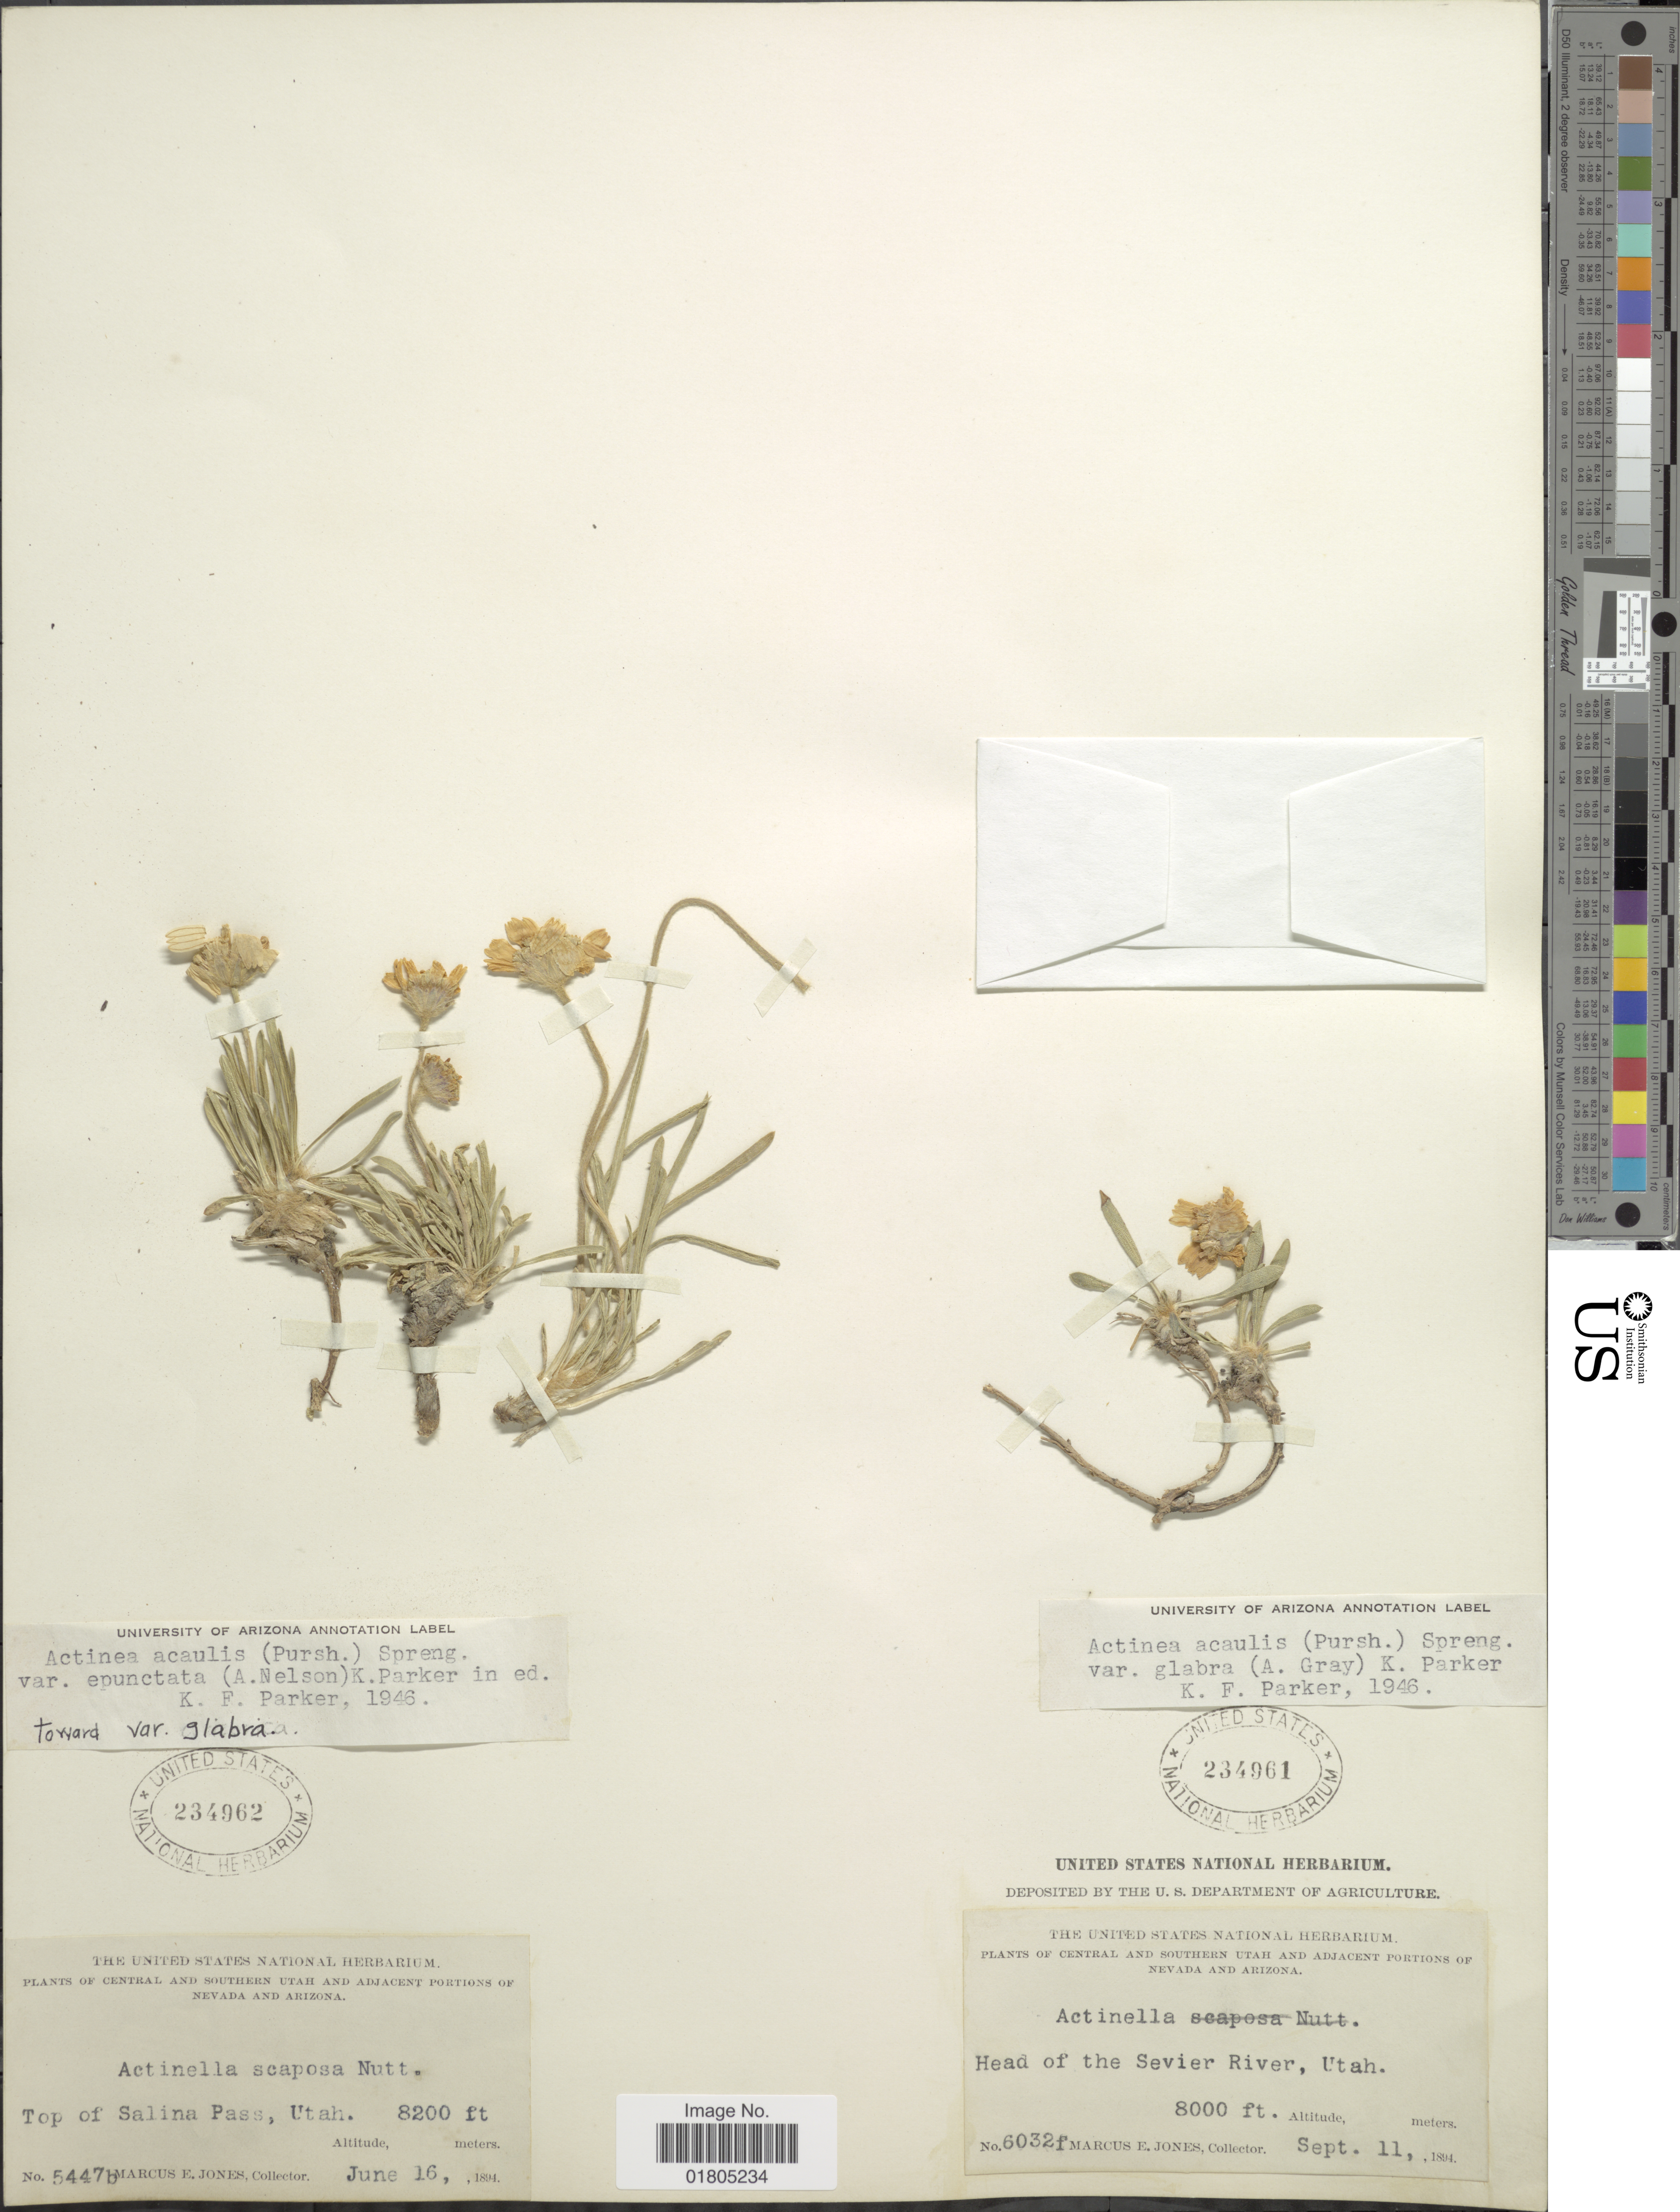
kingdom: Plantae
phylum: Tracheophyta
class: Magnoliopsida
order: Asterales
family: Asteraceae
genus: Actinea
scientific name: Actinea acaulis var. epunctata ( indet) ?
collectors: M. E. Jones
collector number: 5447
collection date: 1894-06-16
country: United States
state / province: Utah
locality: Top of Salima Pass, Utah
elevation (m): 2499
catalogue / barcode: US 243962